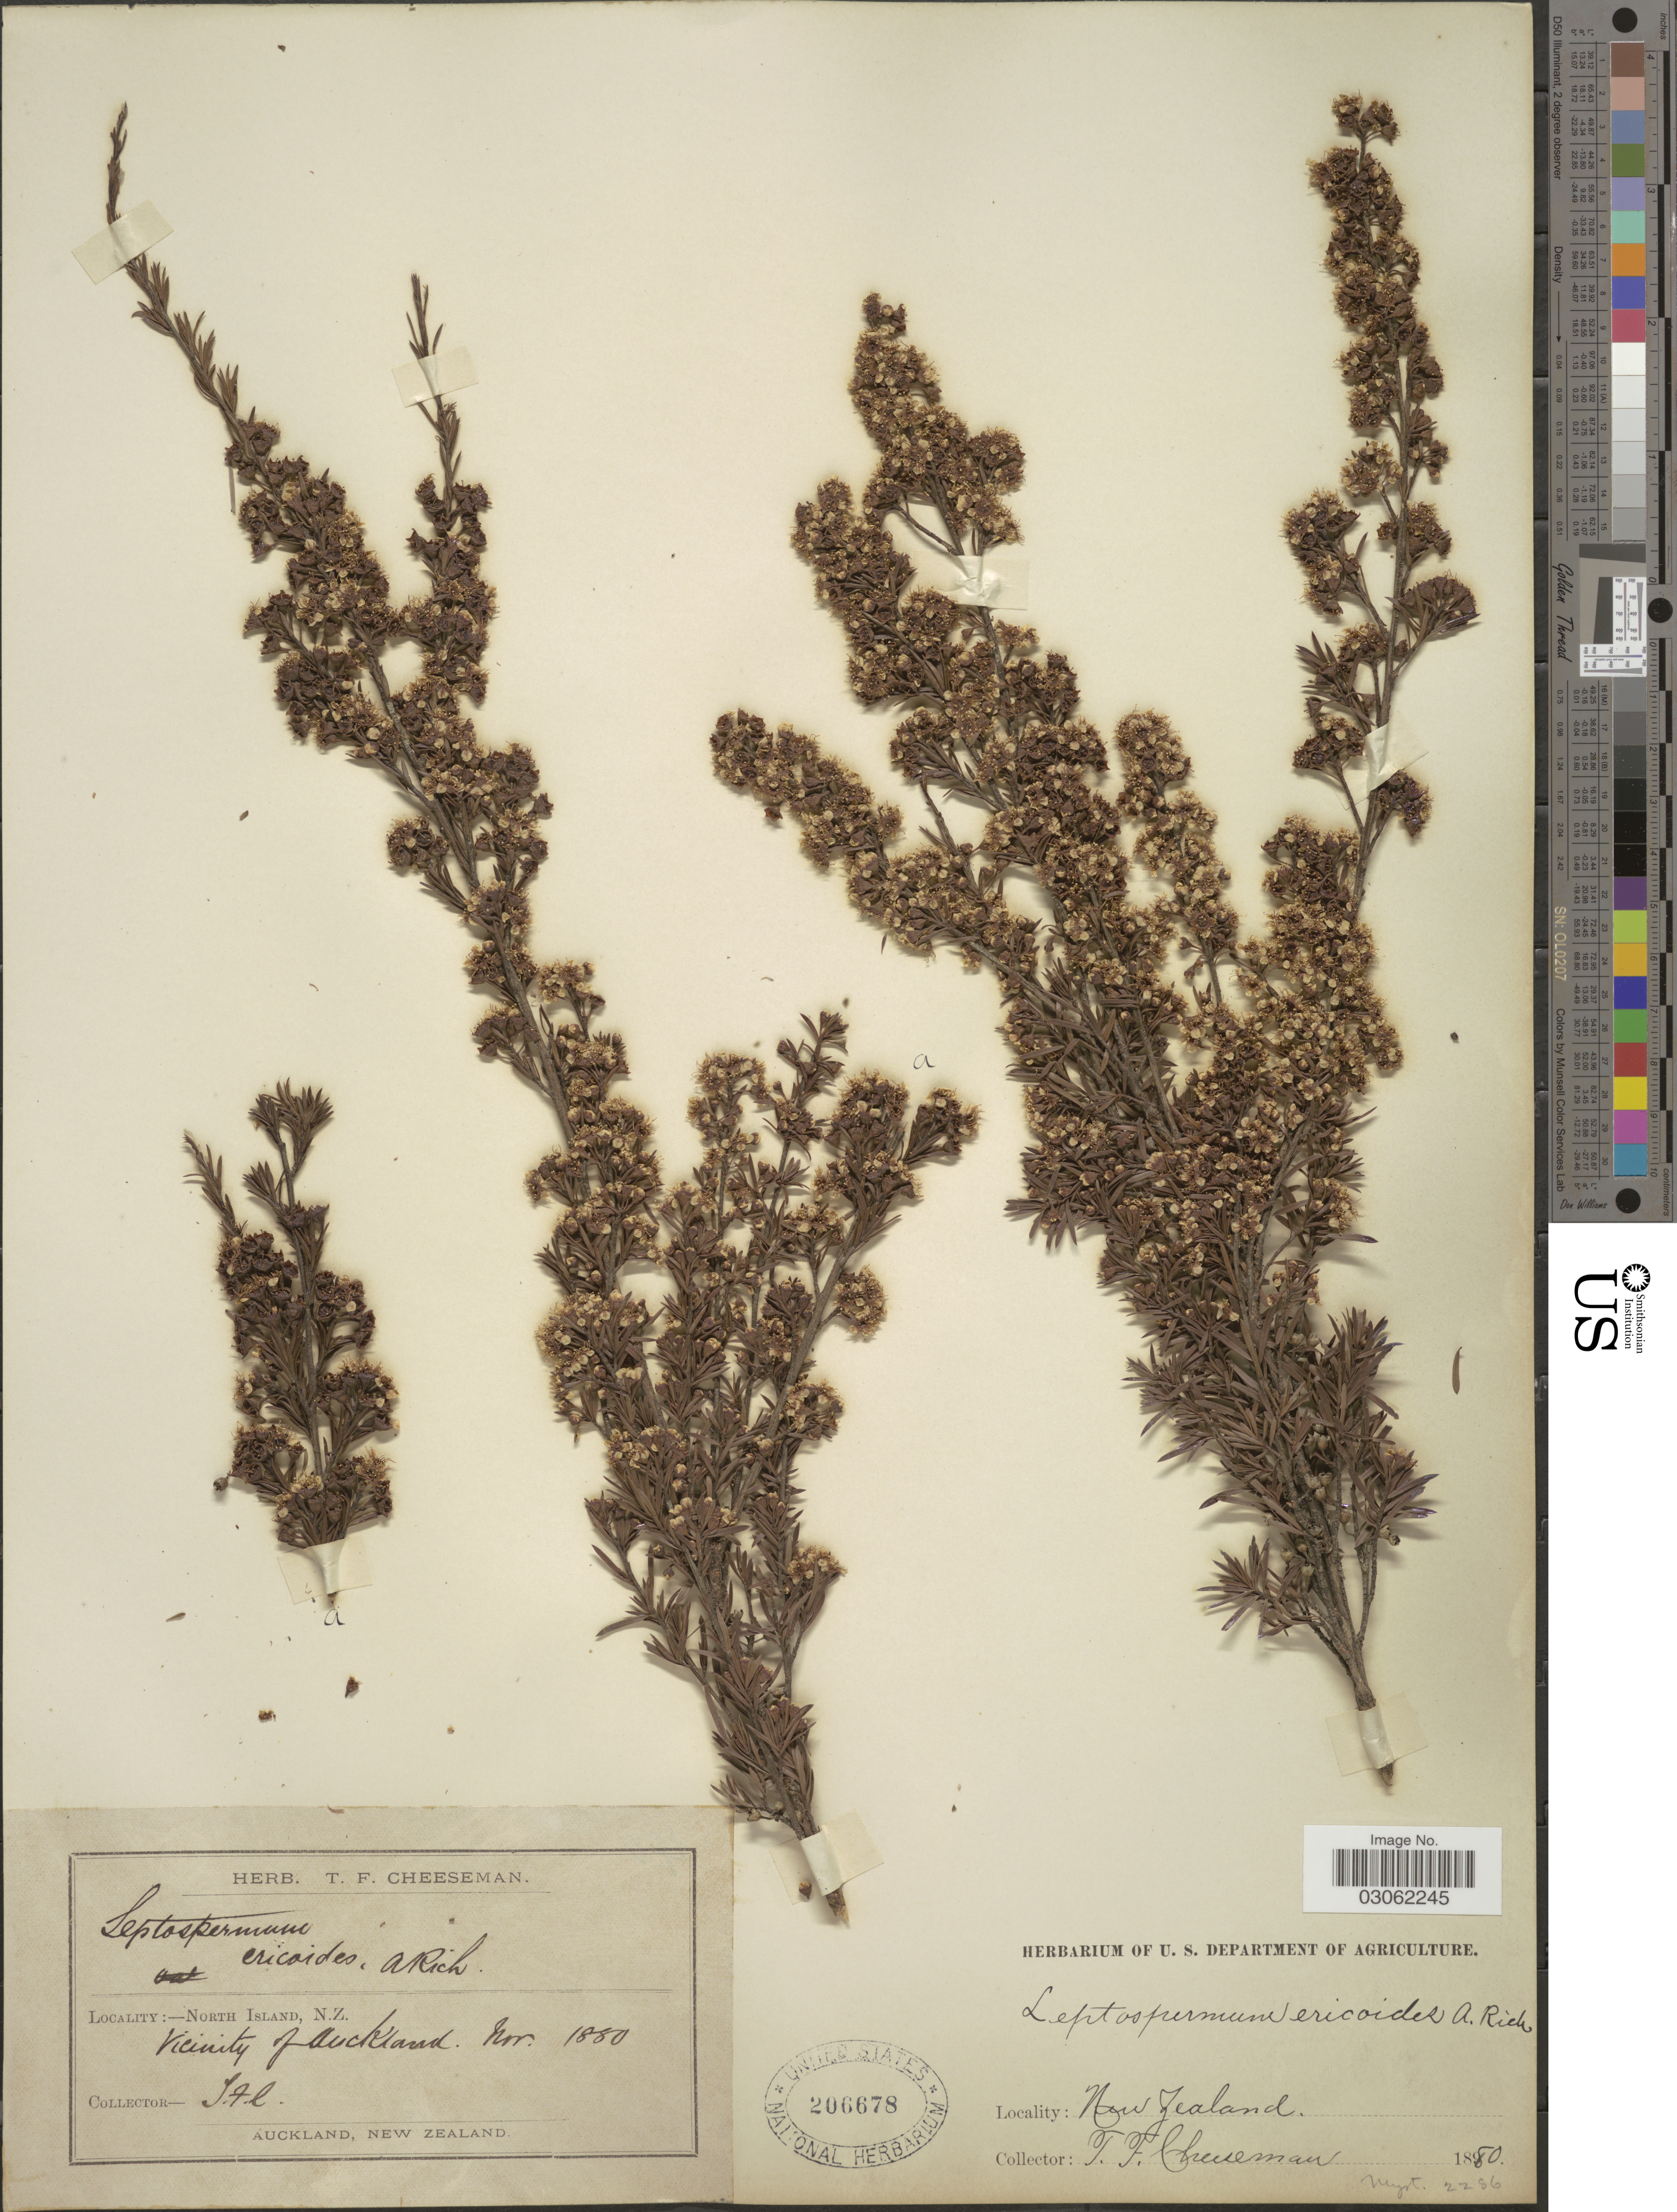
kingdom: Plantae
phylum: Tracheophyta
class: Magnoliopsida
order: Myrtales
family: Myrtaceae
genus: Kunzea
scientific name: Kunzea robusta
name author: de Lange & Toelken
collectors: T. F. Cheeseman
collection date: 1880-11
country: New Zealand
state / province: Auckland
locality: North Island, N.Z. Vicinity of Auckland.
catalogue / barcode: US 206678